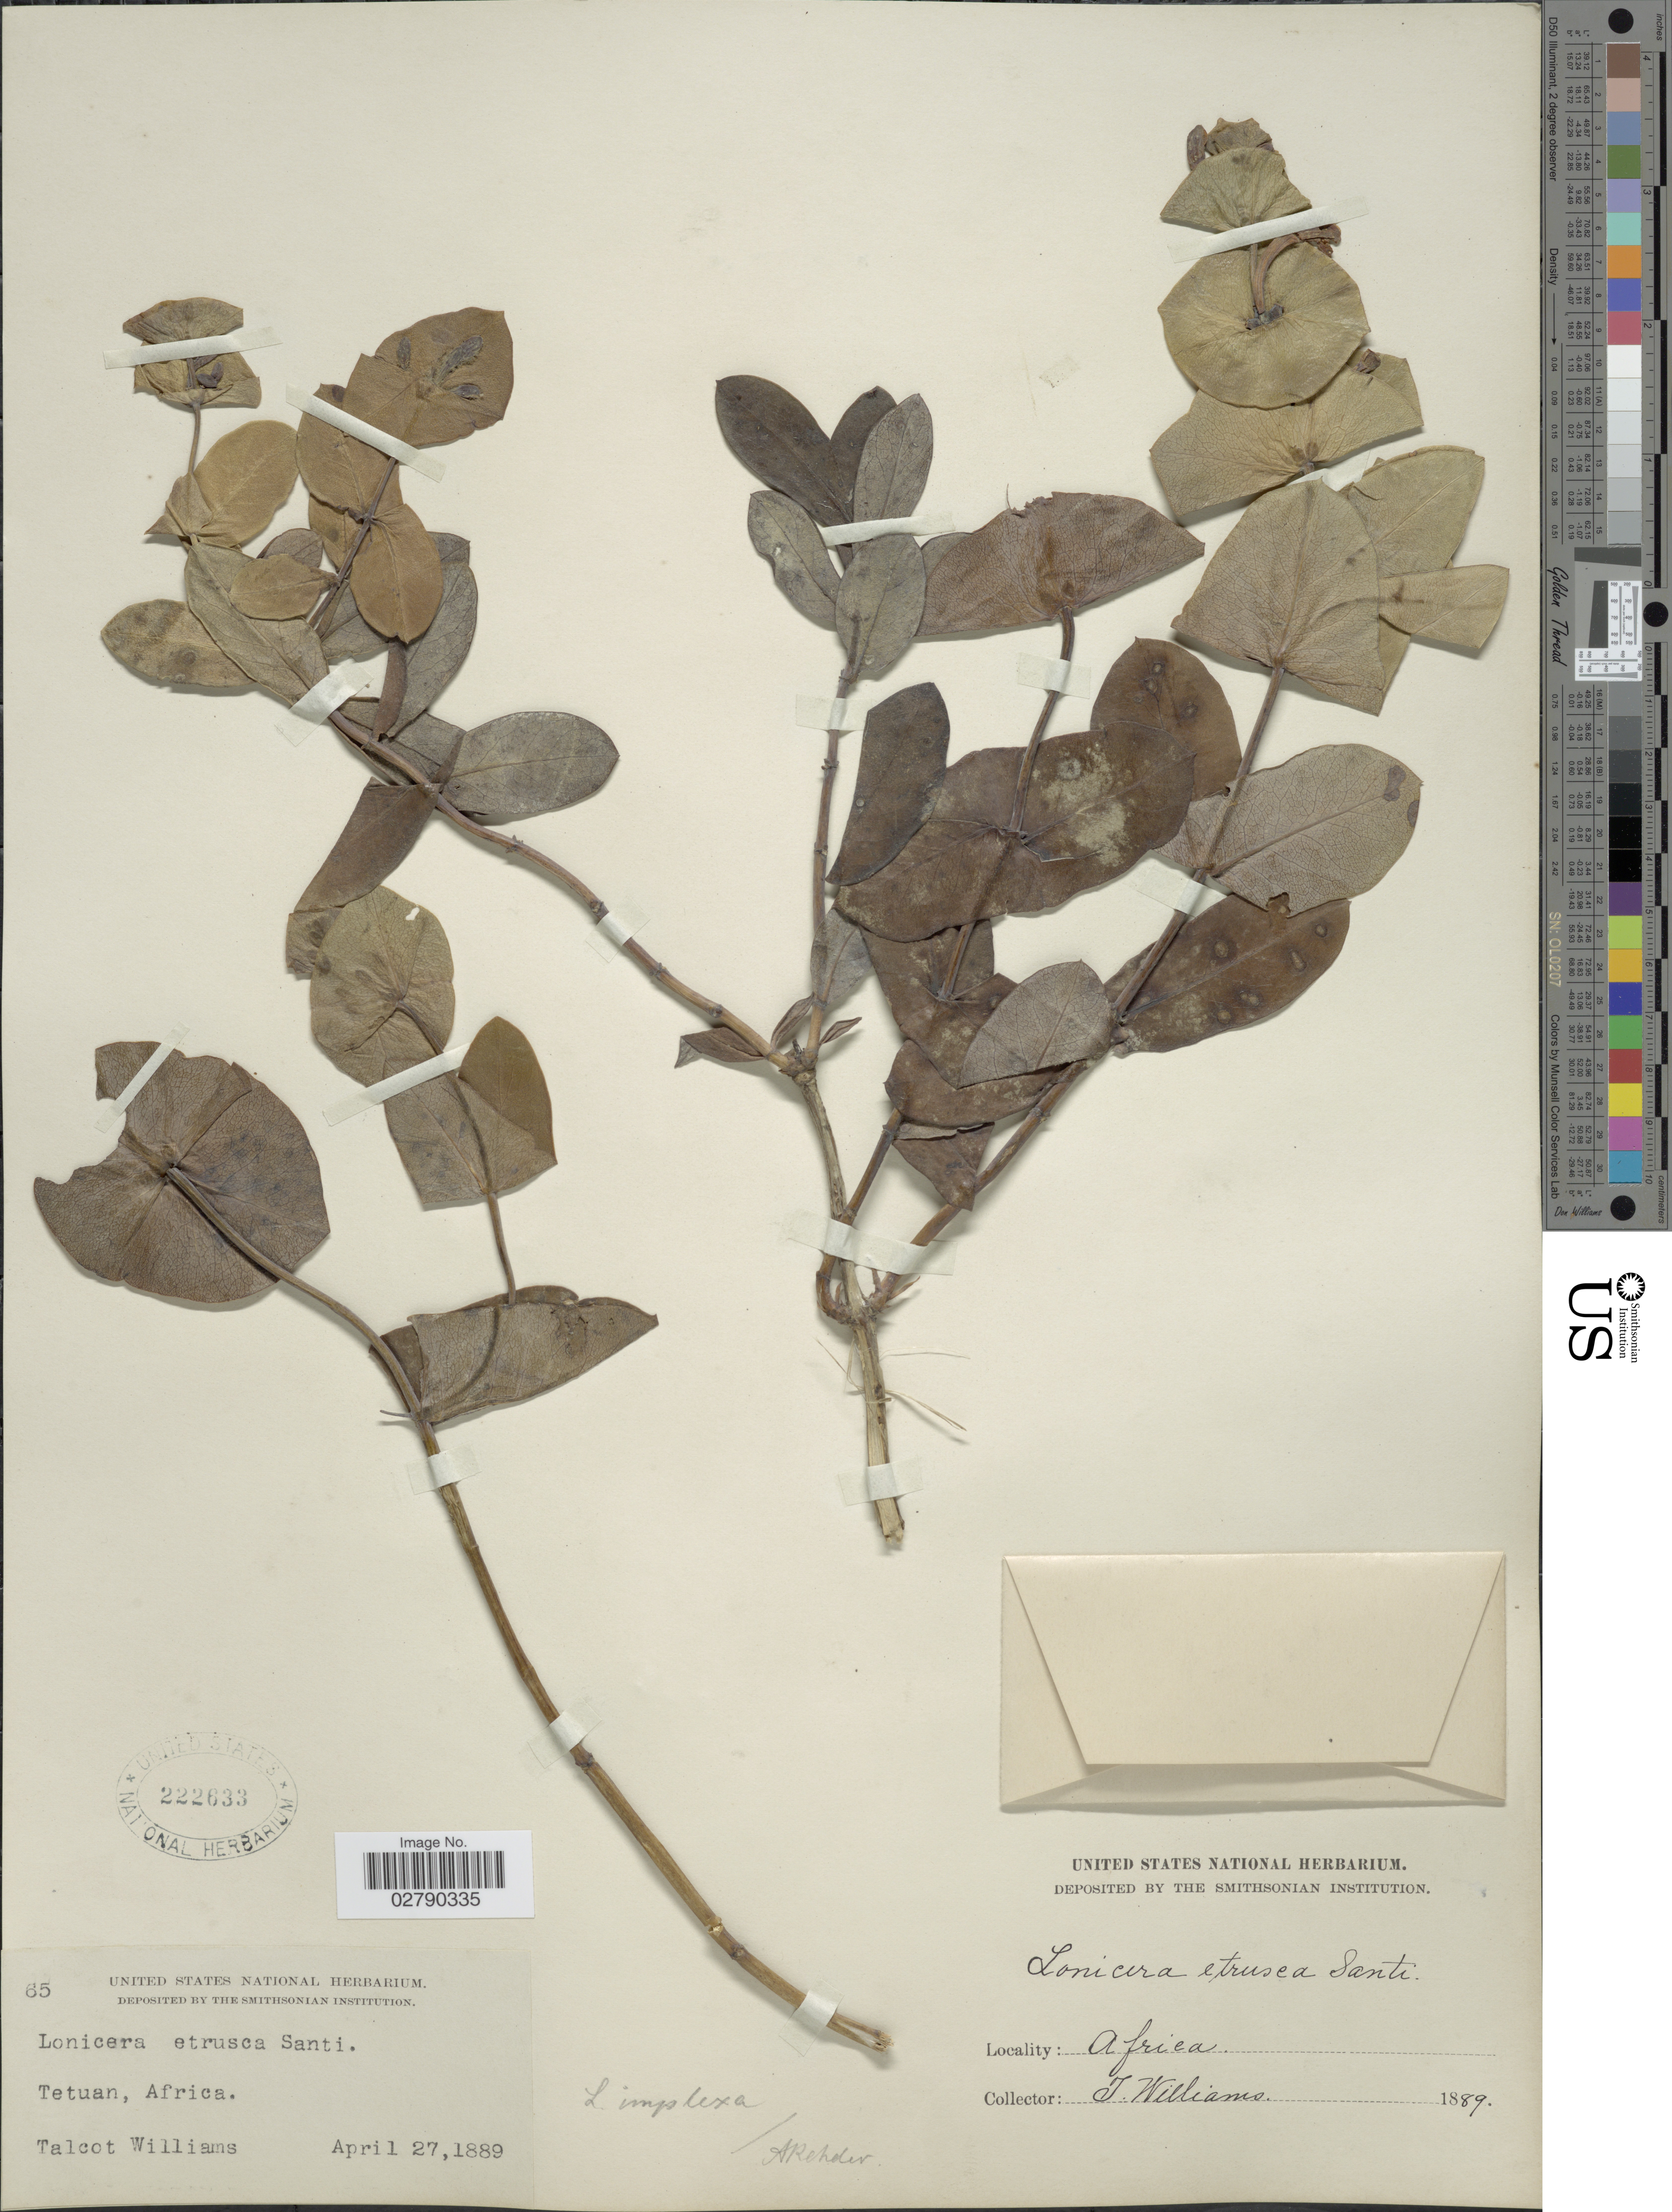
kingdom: Plantae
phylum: Tracheophyta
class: Magnoliopsida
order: Dipsacales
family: Caprifoliaceae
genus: Lonicera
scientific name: Lonicera implexa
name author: Aiton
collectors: T. Williams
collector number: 65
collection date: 1889-04-27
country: Morocco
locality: Tetuan, Africa.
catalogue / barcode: US 222633